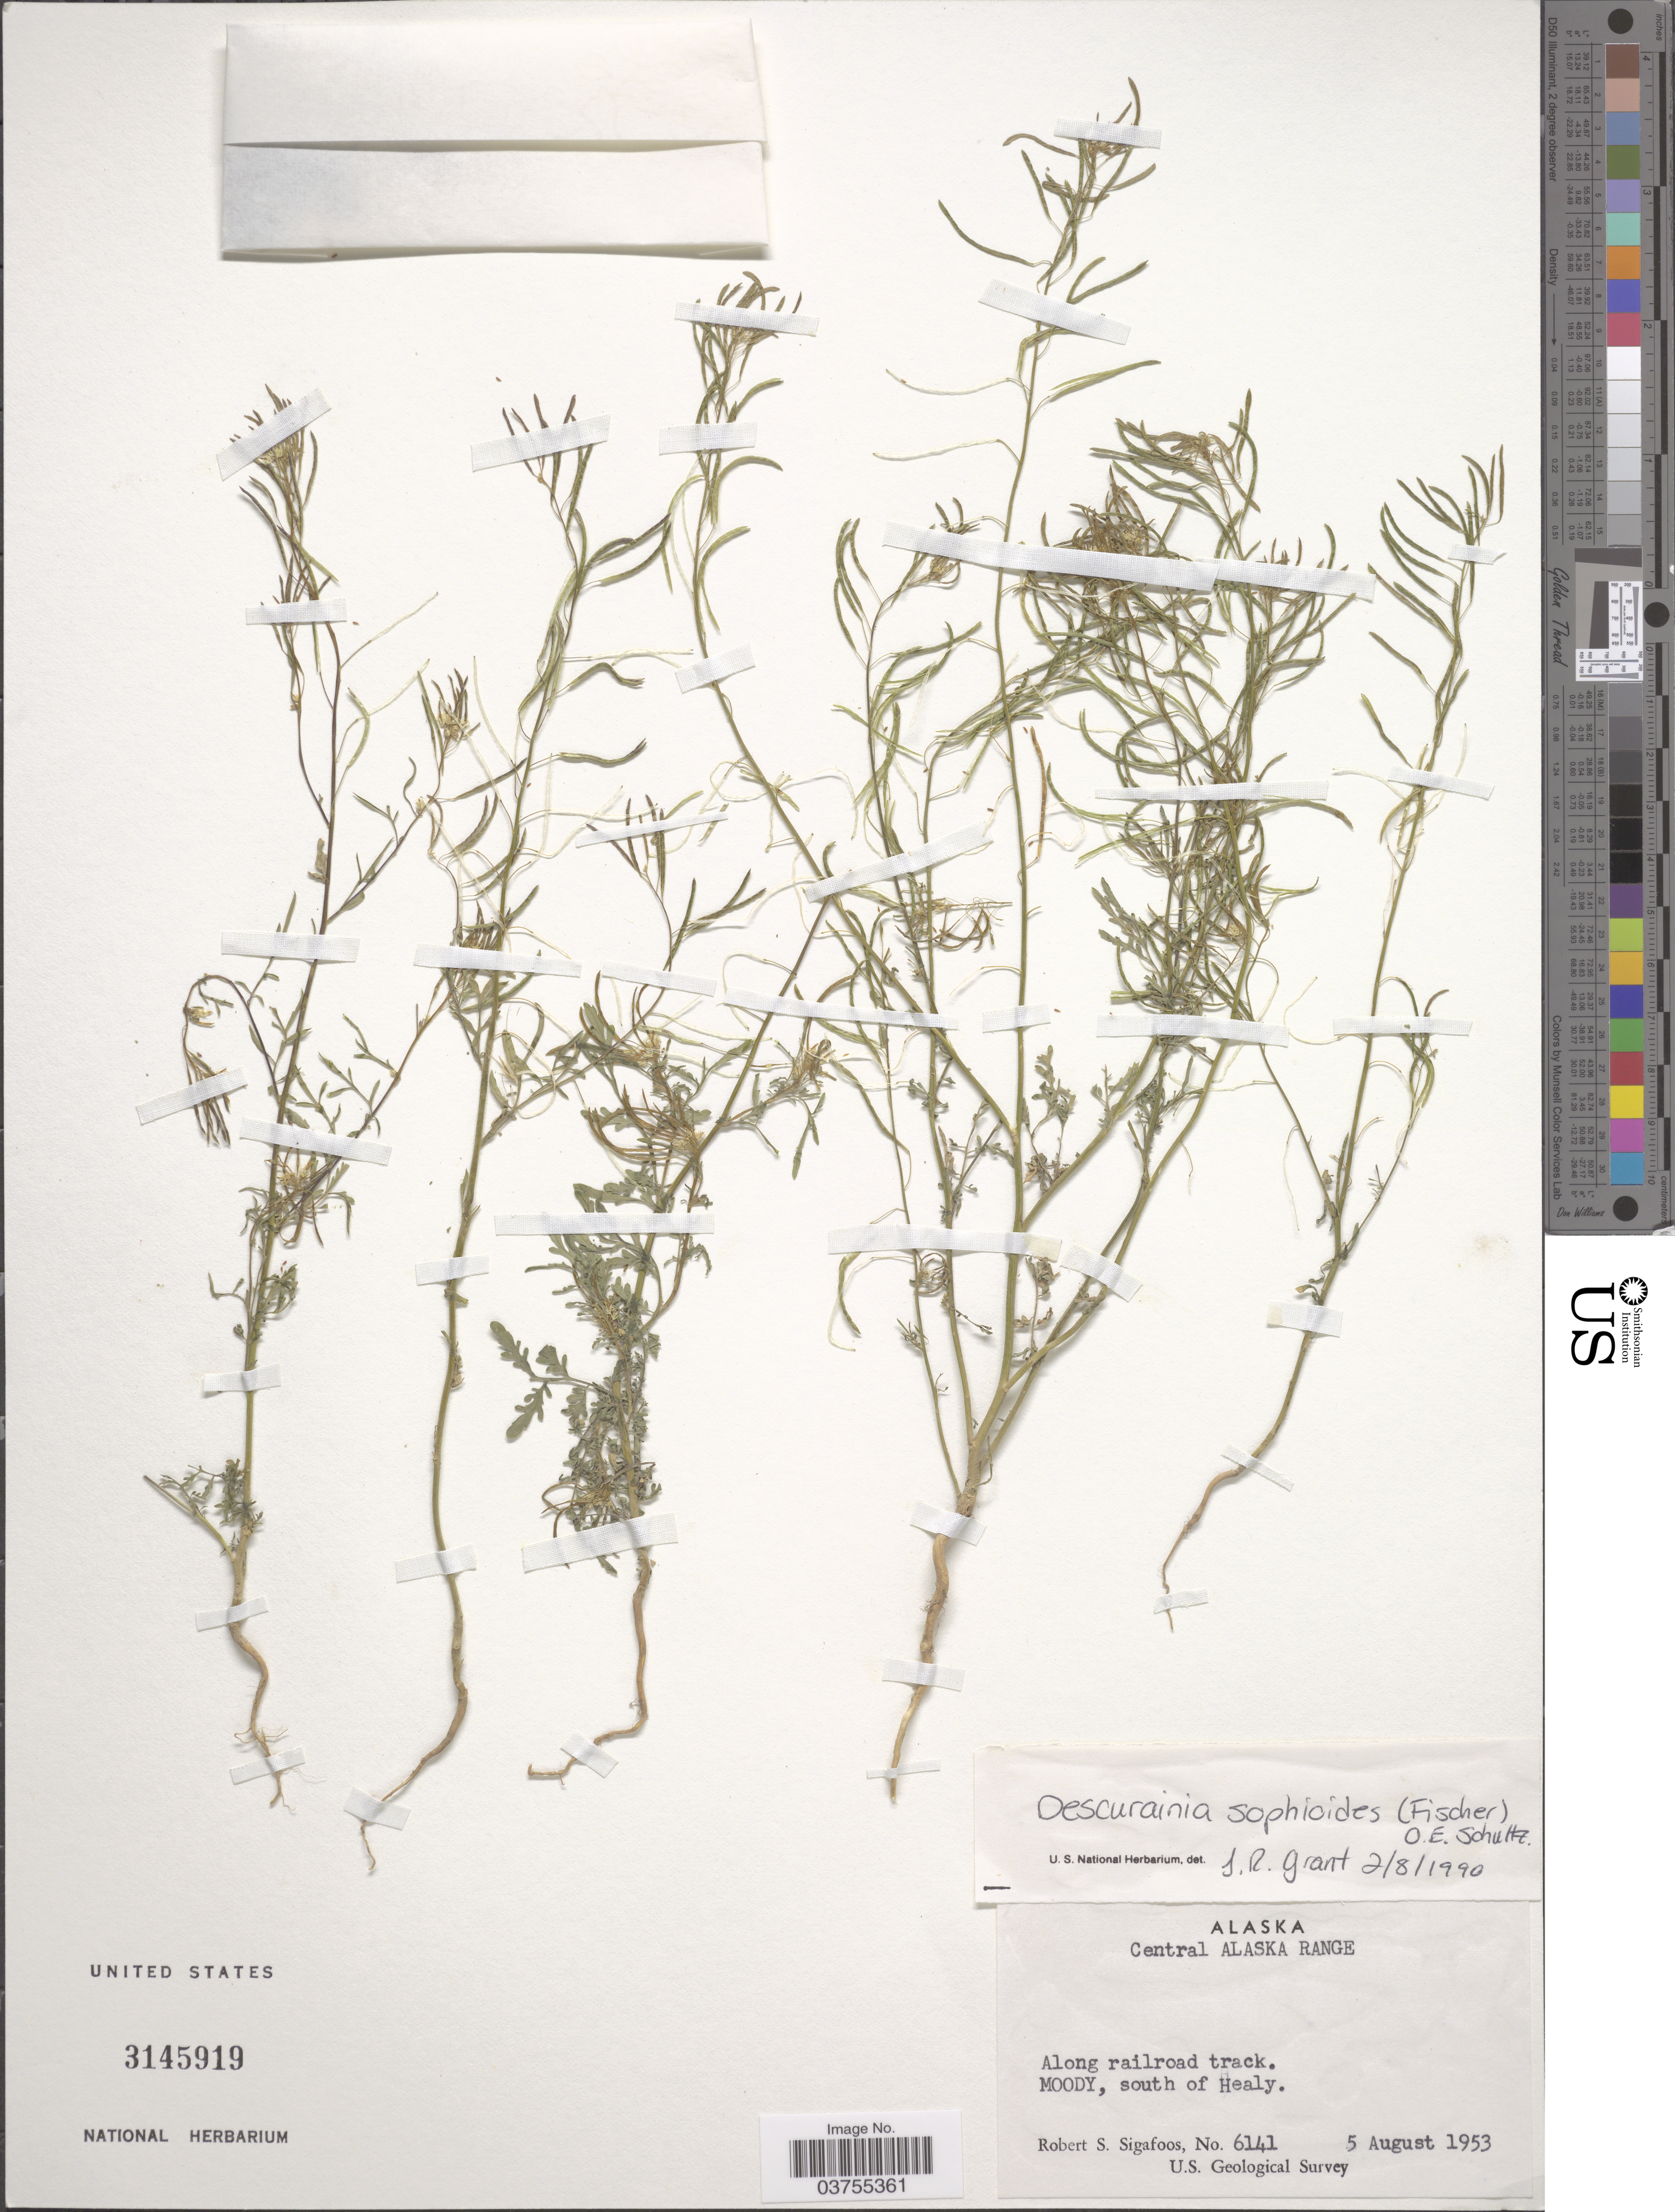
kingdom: Plantae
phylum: Tracheophyta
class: Magnoliopsida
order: Brassicales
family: Brassicaceae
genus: Descurainia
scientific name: Descurainia sophioides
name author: (Fisch.) O.E. Schultz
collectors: R. Sigafoos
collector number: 6141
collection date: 1953-08-05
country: United States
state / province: Alaska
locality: Central Alaska Range. Along railroad track. Moody, south of Healy.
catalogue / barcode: US 3145919